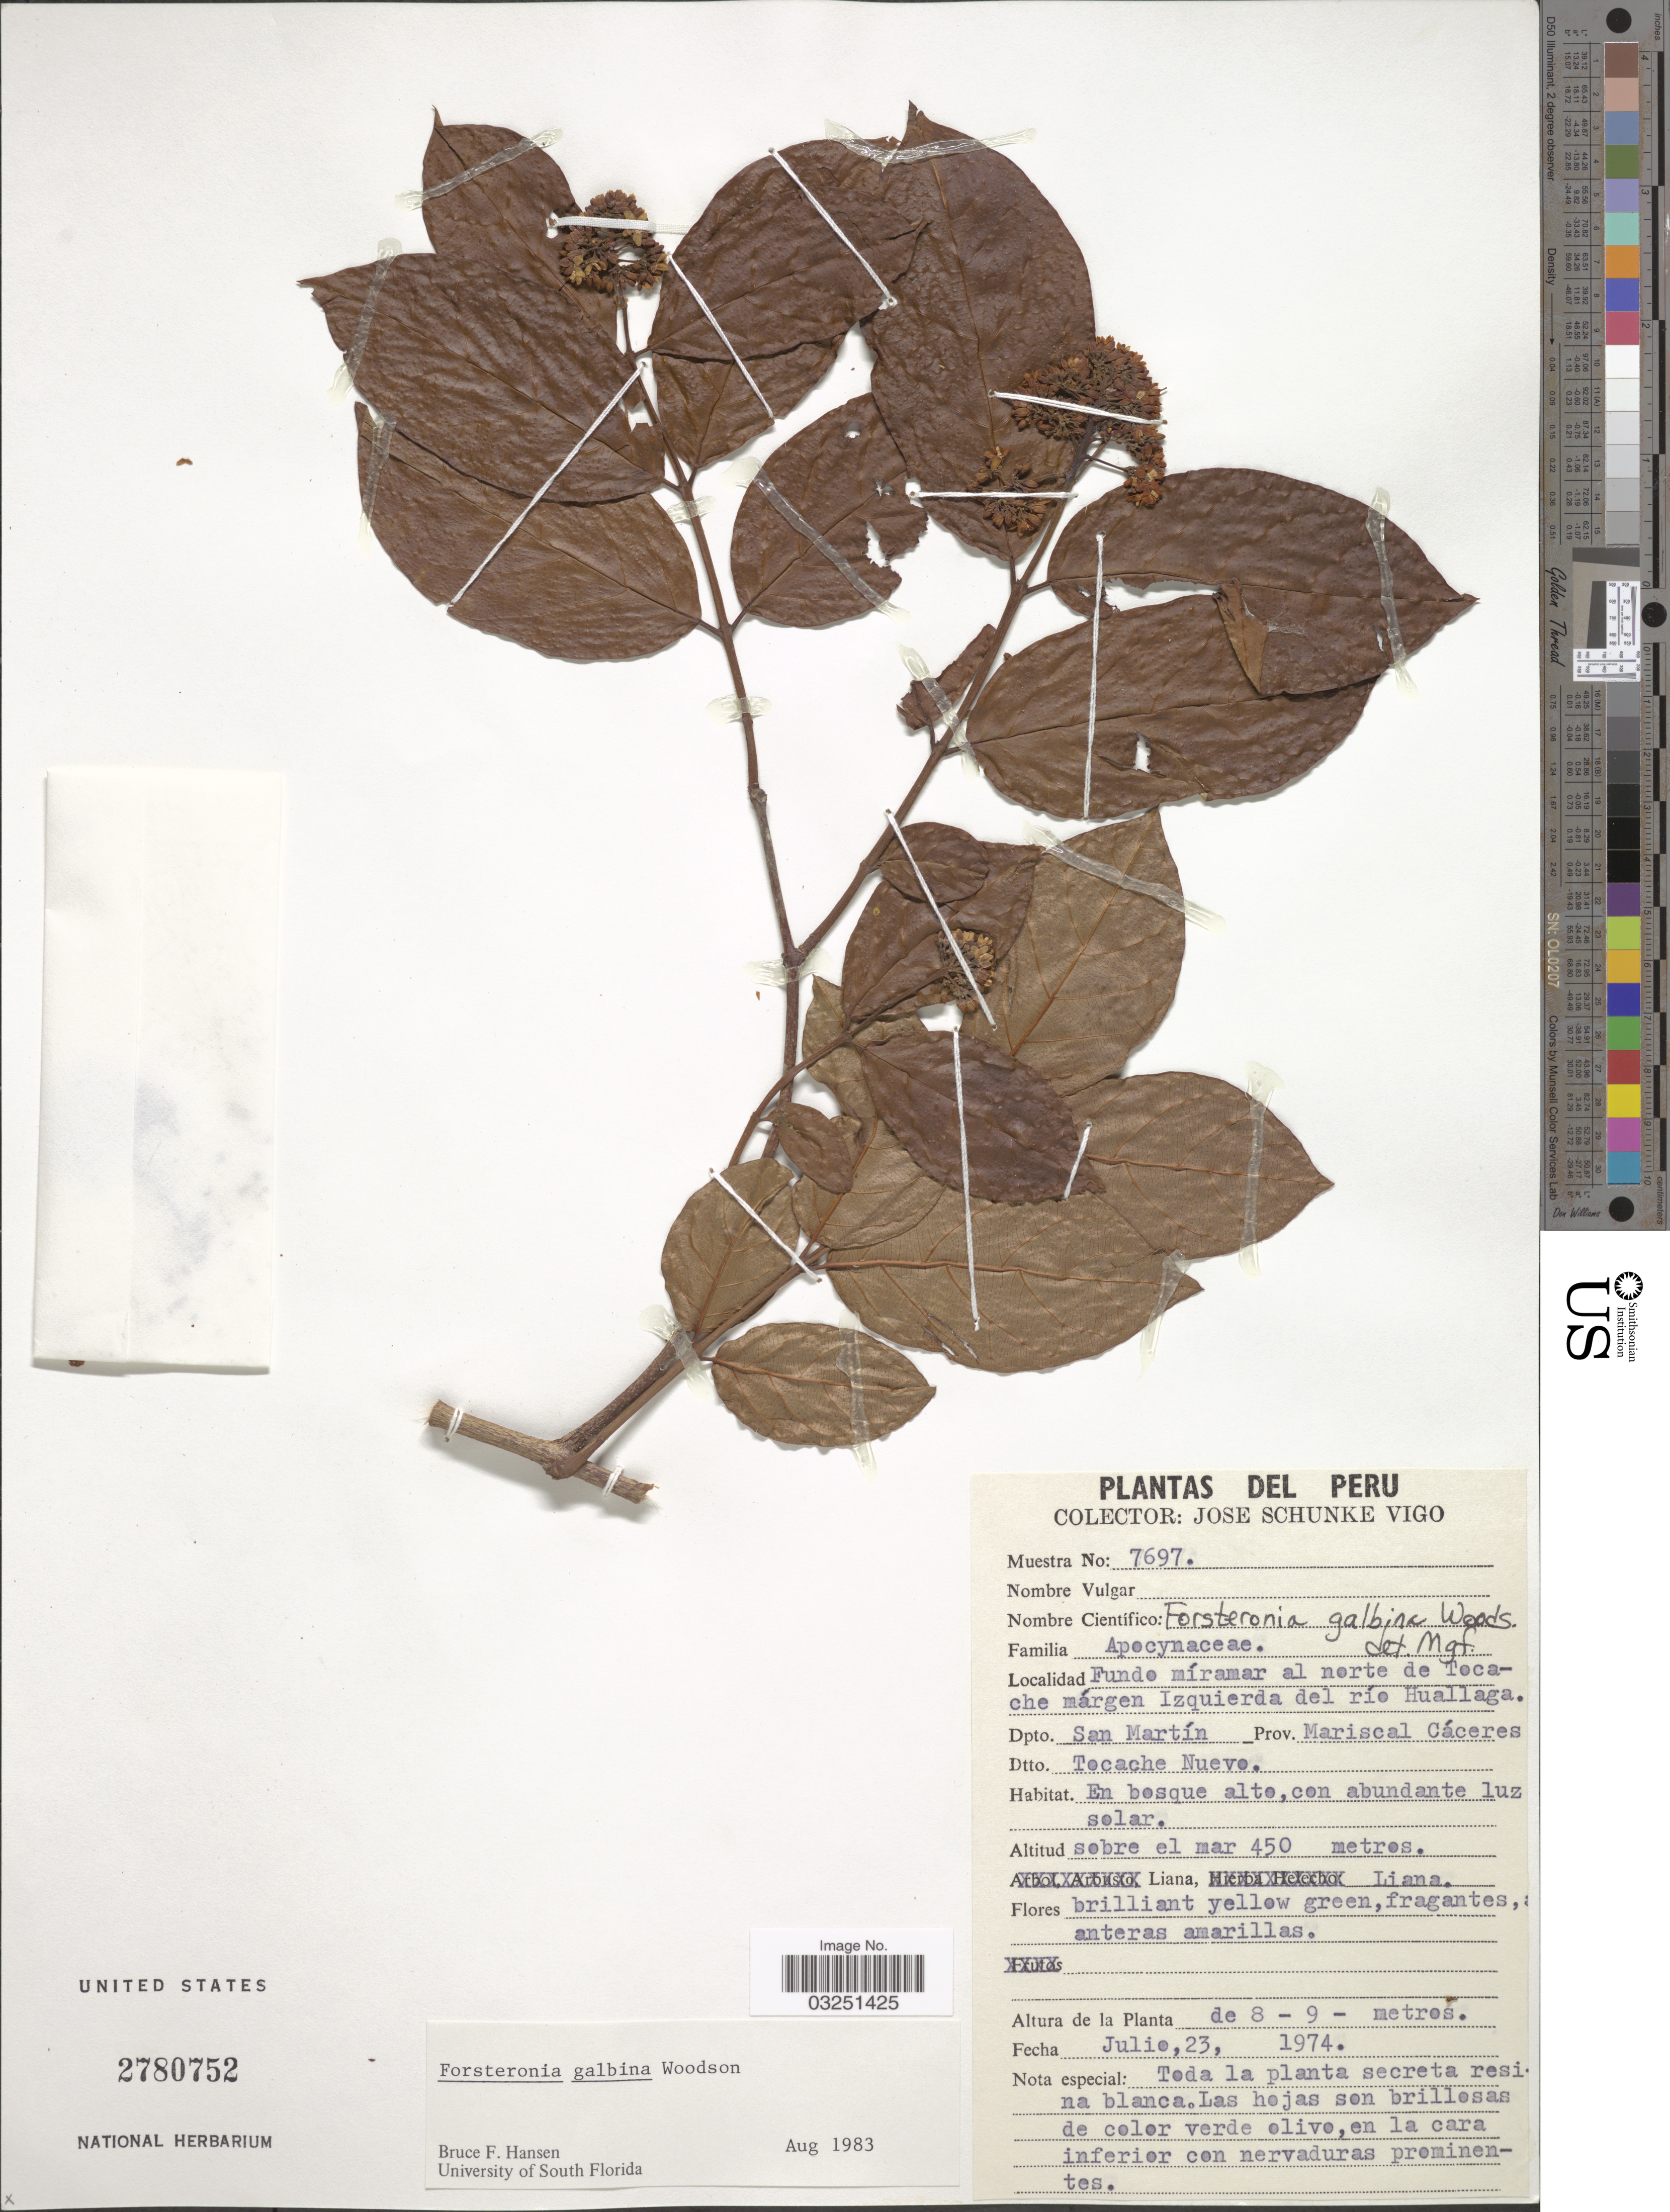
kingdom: Plantae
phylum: Tracheophyta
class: Magnoliopsida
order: Gentianales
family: Apocynaceae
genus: Forsteronia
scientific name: Forsteronia galbina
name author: Woodson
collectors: J. Schunke Vigo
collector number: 7697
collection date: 1974-07-23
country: Peru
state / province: San Martín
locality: Fundo míramar al norte de Tocache márgen Izquierda del río Huallaga. Dpto. San Martín. Prov. Mariscal Cáceres. Dtto. Tocache Nuevo.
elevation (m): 450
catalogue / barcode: US 2780752